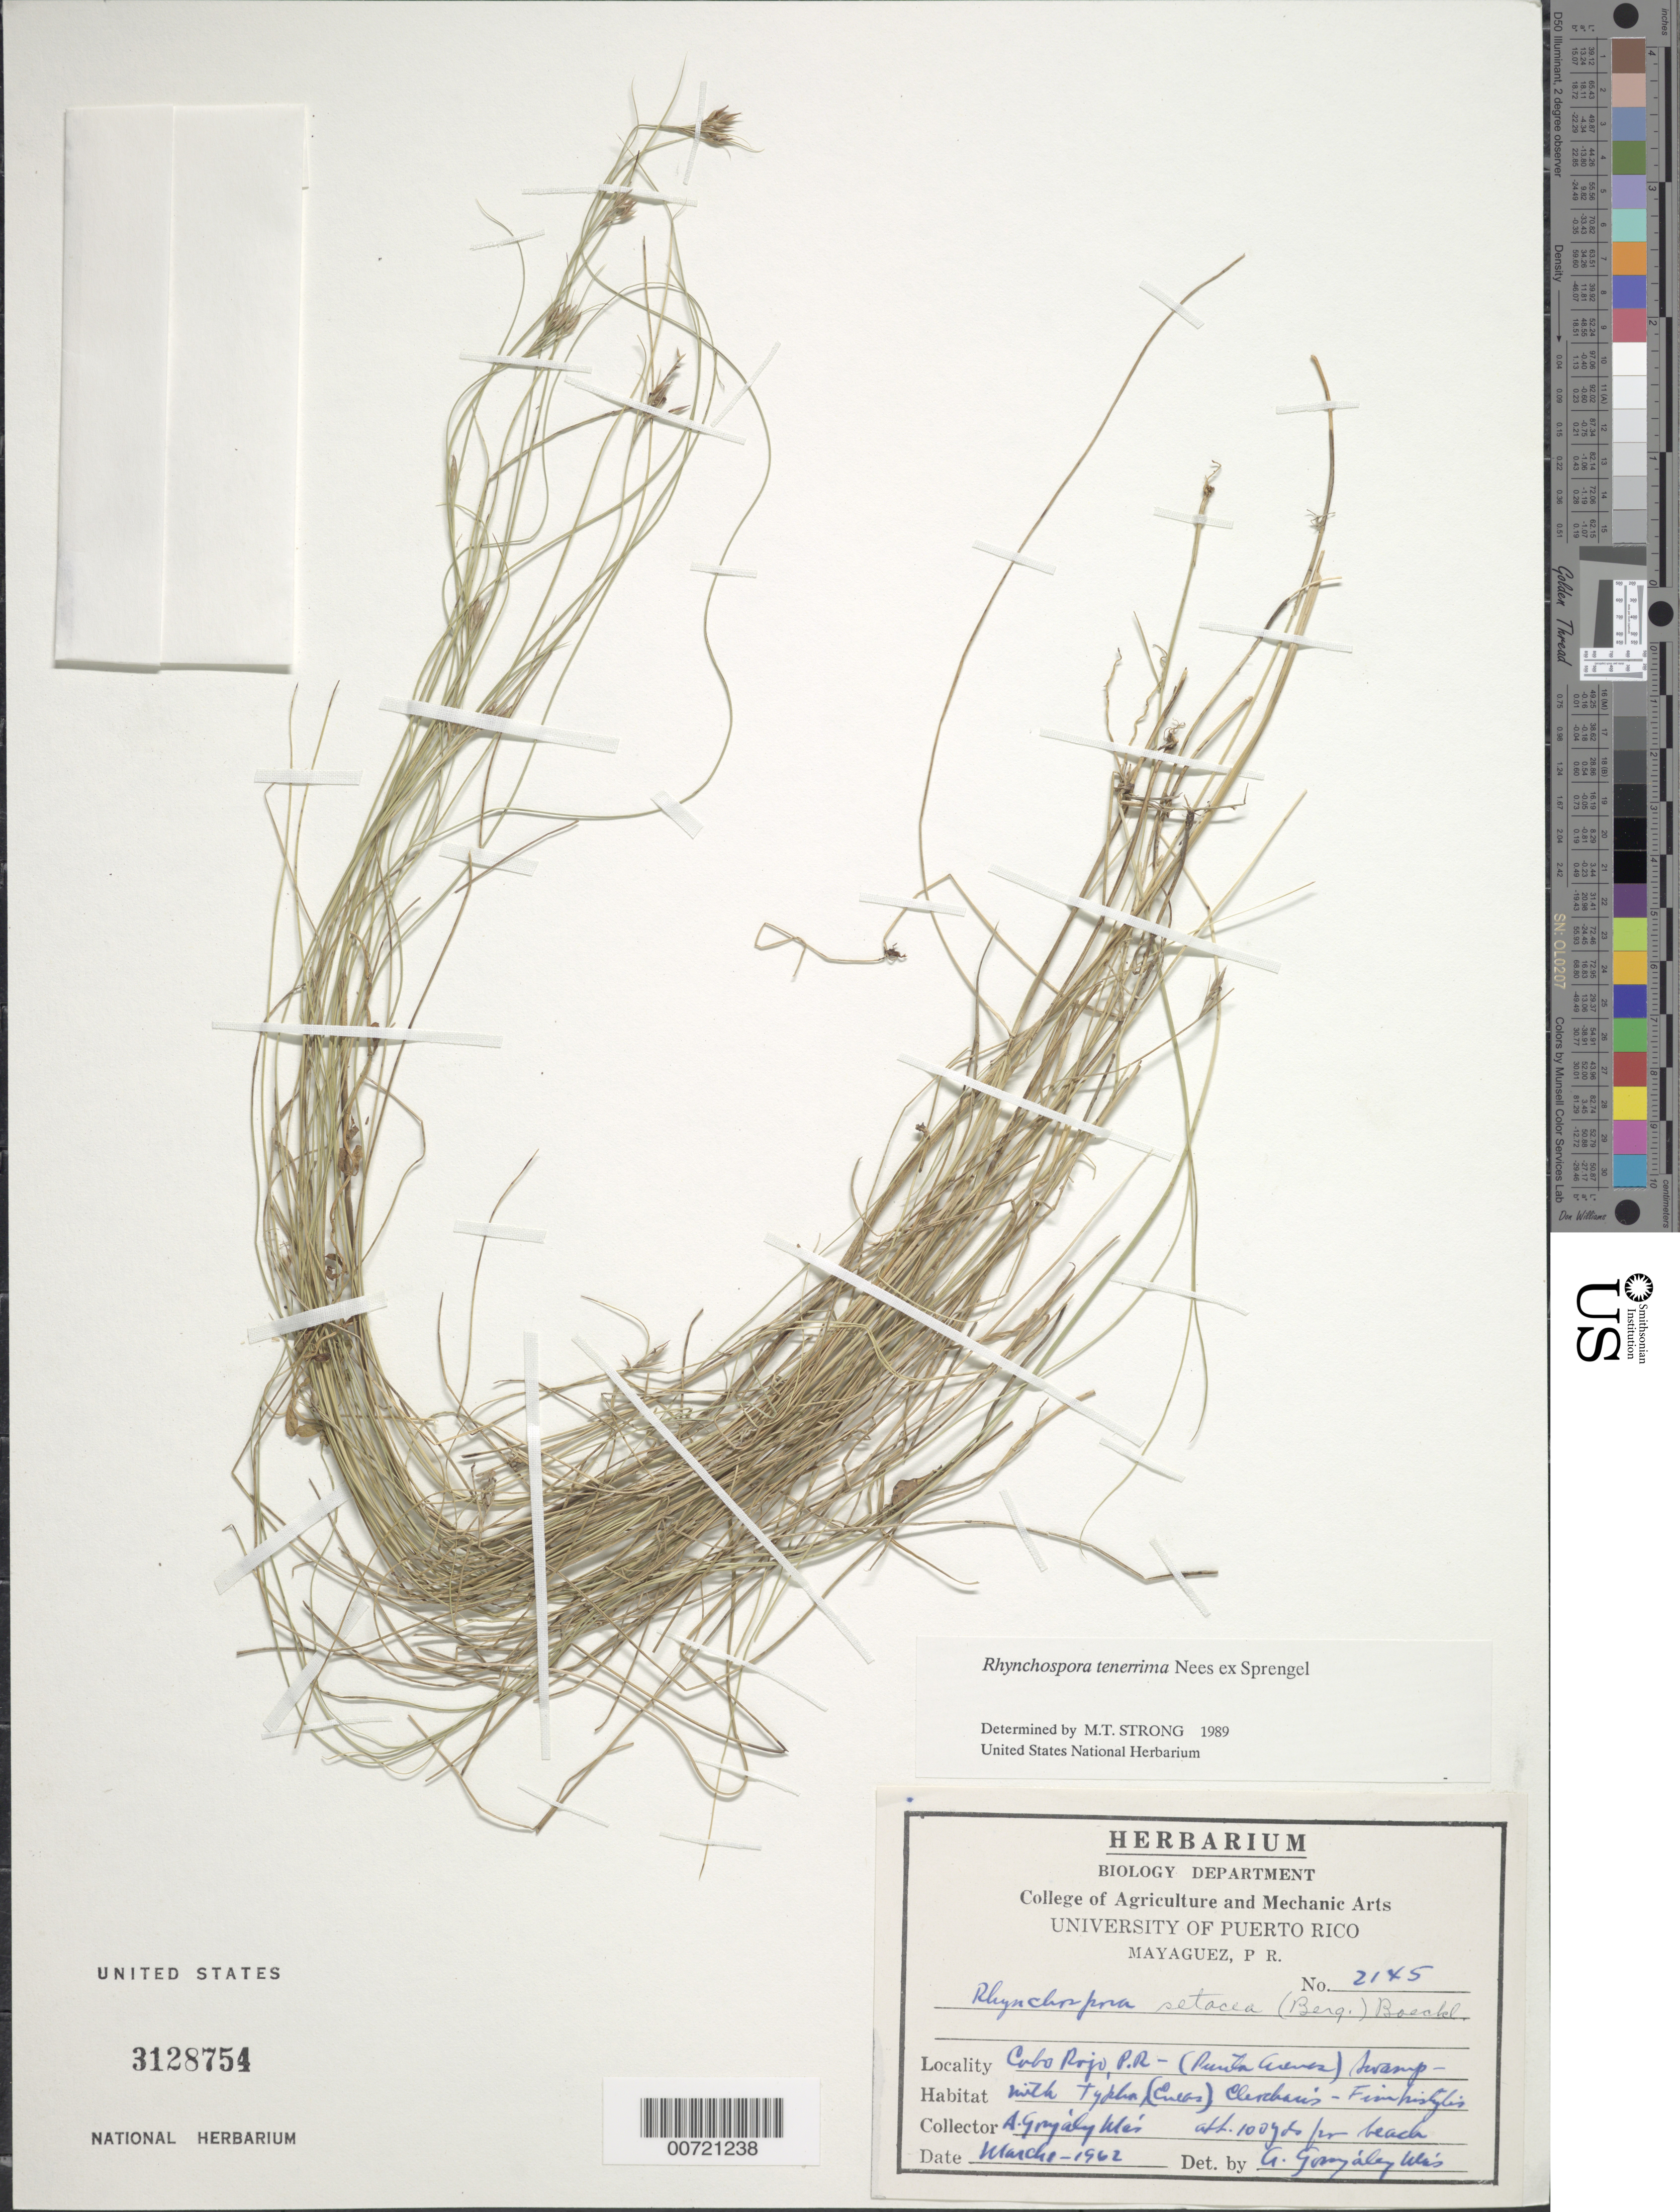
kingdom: Plantae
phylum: Tracheophyta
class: Liliopsida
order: Poales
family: Cyperaceae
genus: Rhynchospora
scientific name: Rhynchospora tenerrima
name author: Nees ex Spreng.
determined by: Strong, M. T., (US), Smithsonian Institution - National Museum of Natural History (UNITED STATES)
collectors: A. González Más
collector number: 2145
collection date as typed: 01 Mar 1962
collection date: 1962-03-01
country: Puerto Rico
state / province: Cabo Rojo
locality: Cabo Rojo, Punta Arenas?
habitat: Swamp with Typha, Eleocharis, Fimbristylis.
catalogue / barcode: US 3128754